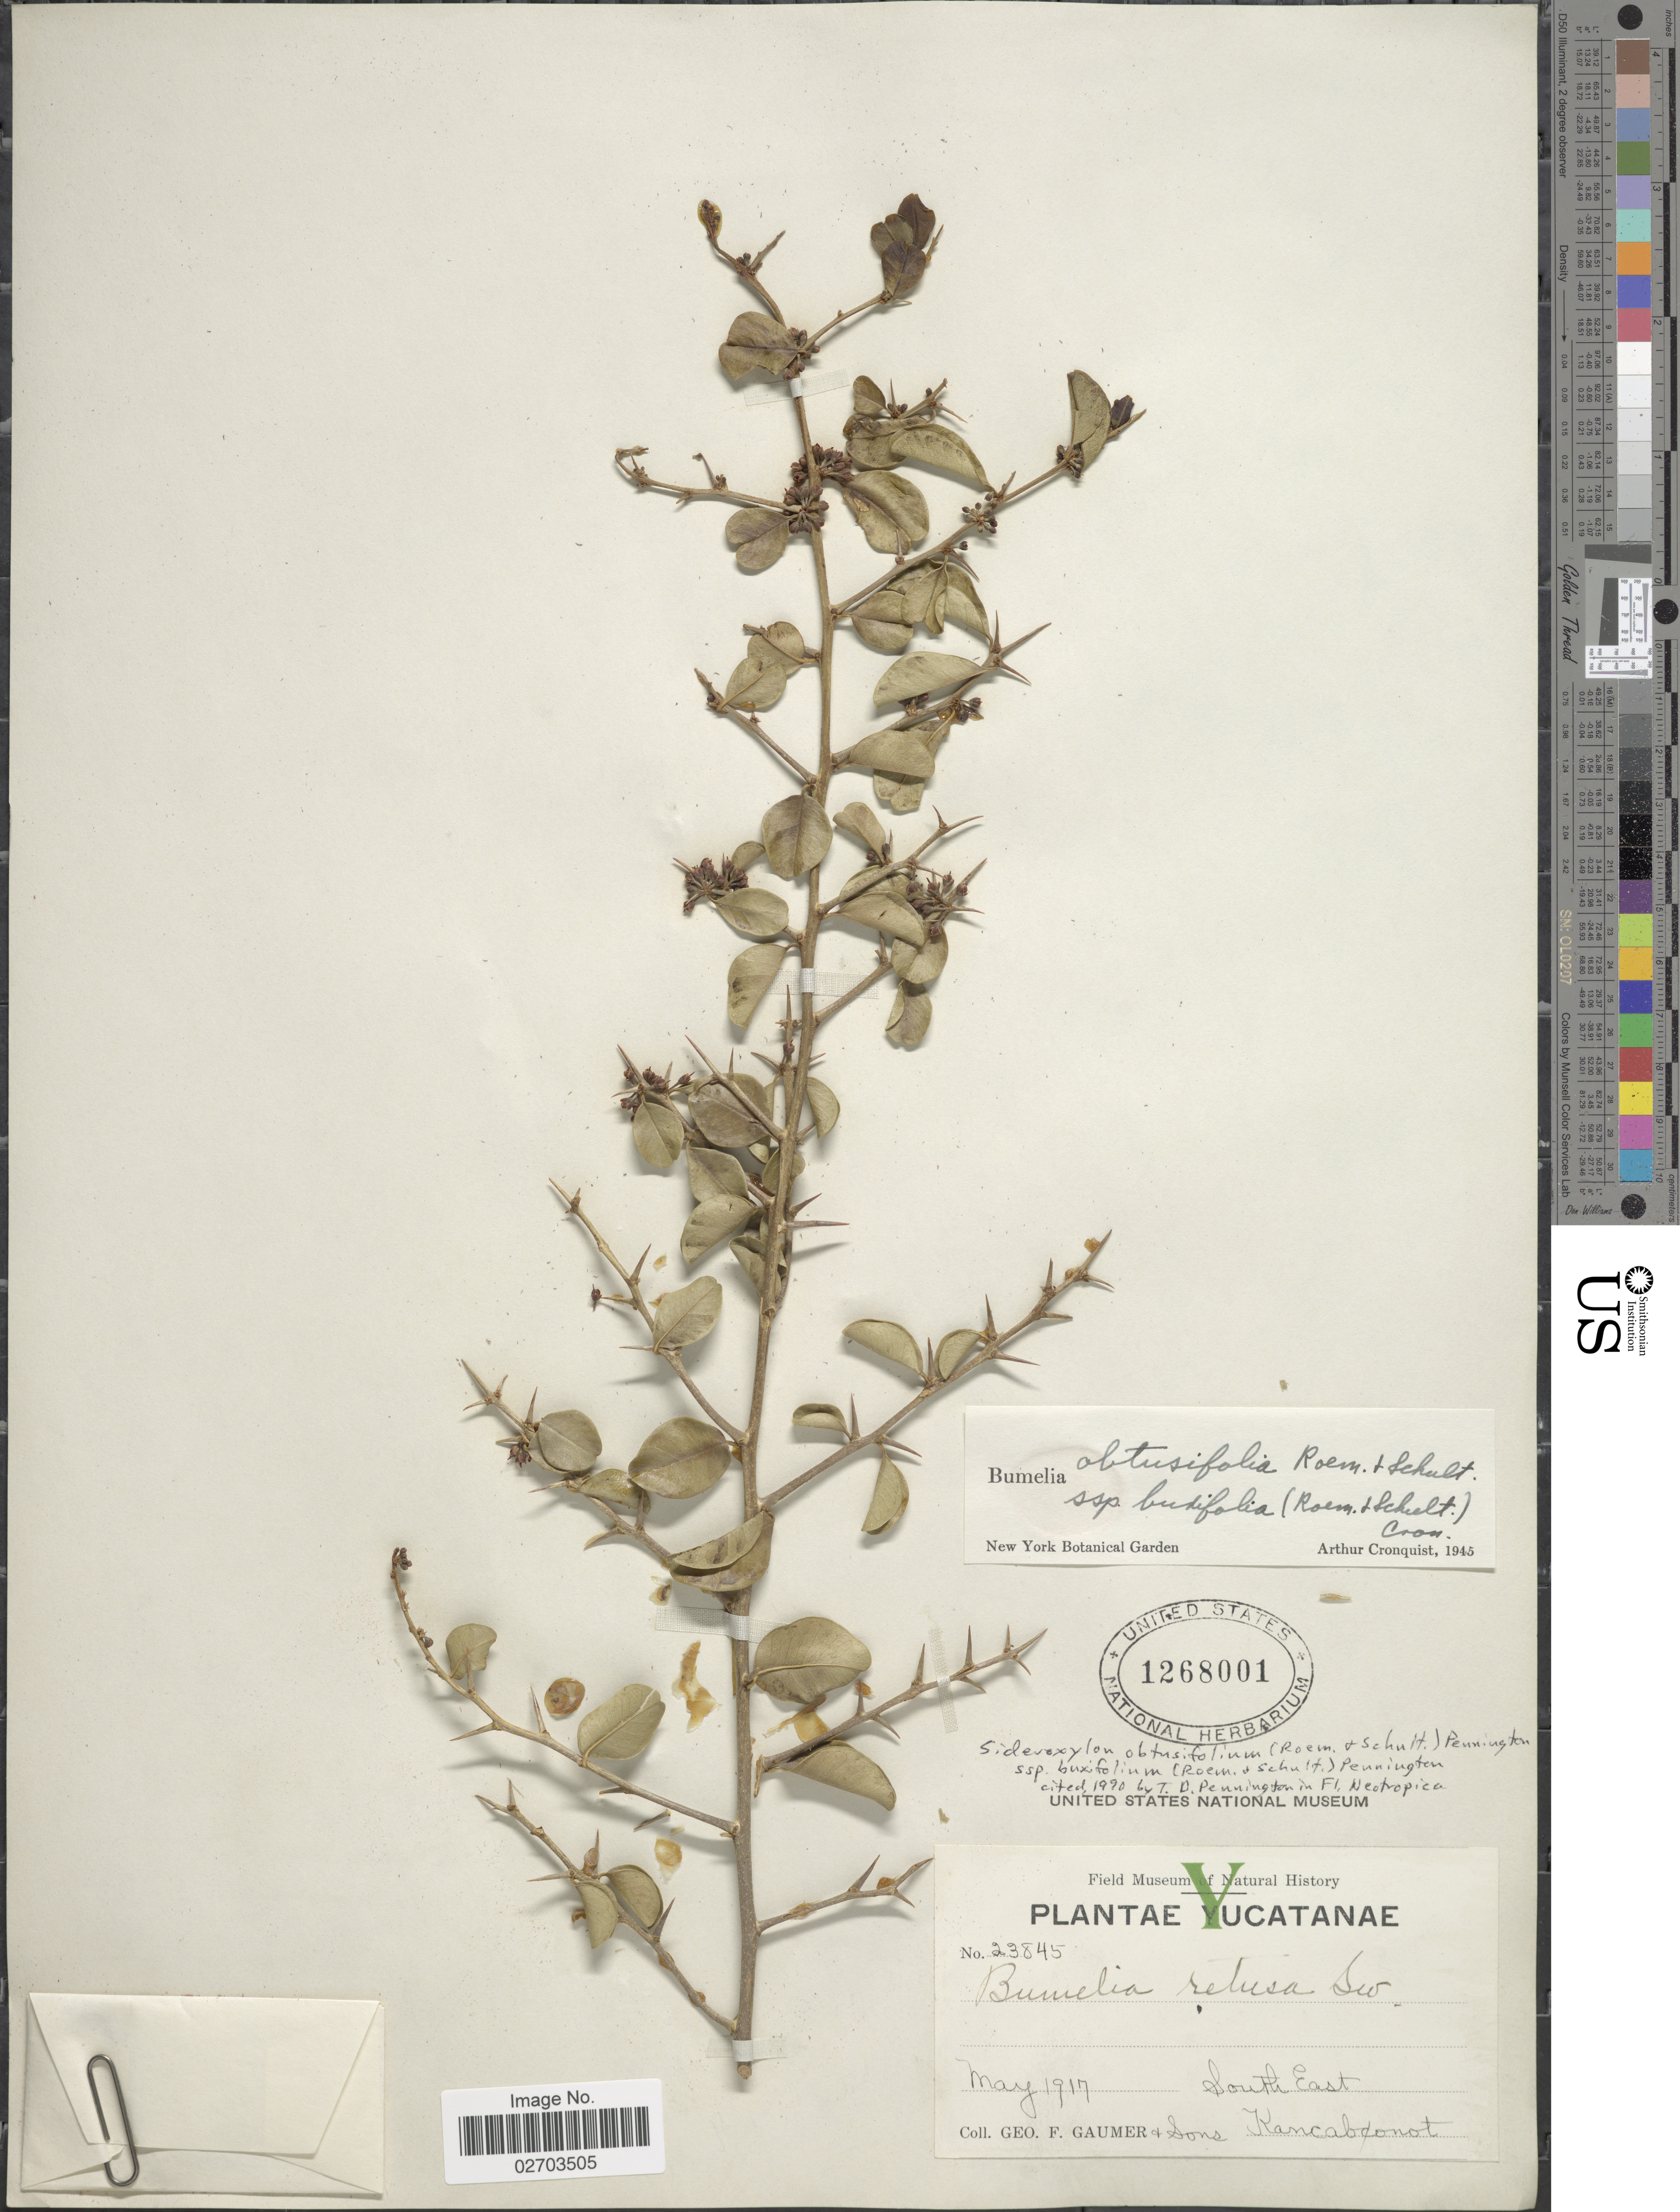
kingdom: Plantae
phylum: Tracheophyta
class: Magnoliopsida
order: Ericales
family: Sapotaceae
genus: Sideroxylon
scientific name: Sideroxylon obtusifolium subsp. buxifolium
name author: (Roem. & Schult.) T.D. Penn.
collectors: G. F. Gaumer & et al.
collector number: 23845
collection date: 1917-05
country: Mexico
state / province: Yucatán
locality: South East, Kancabzonot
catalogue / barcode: US 1268001